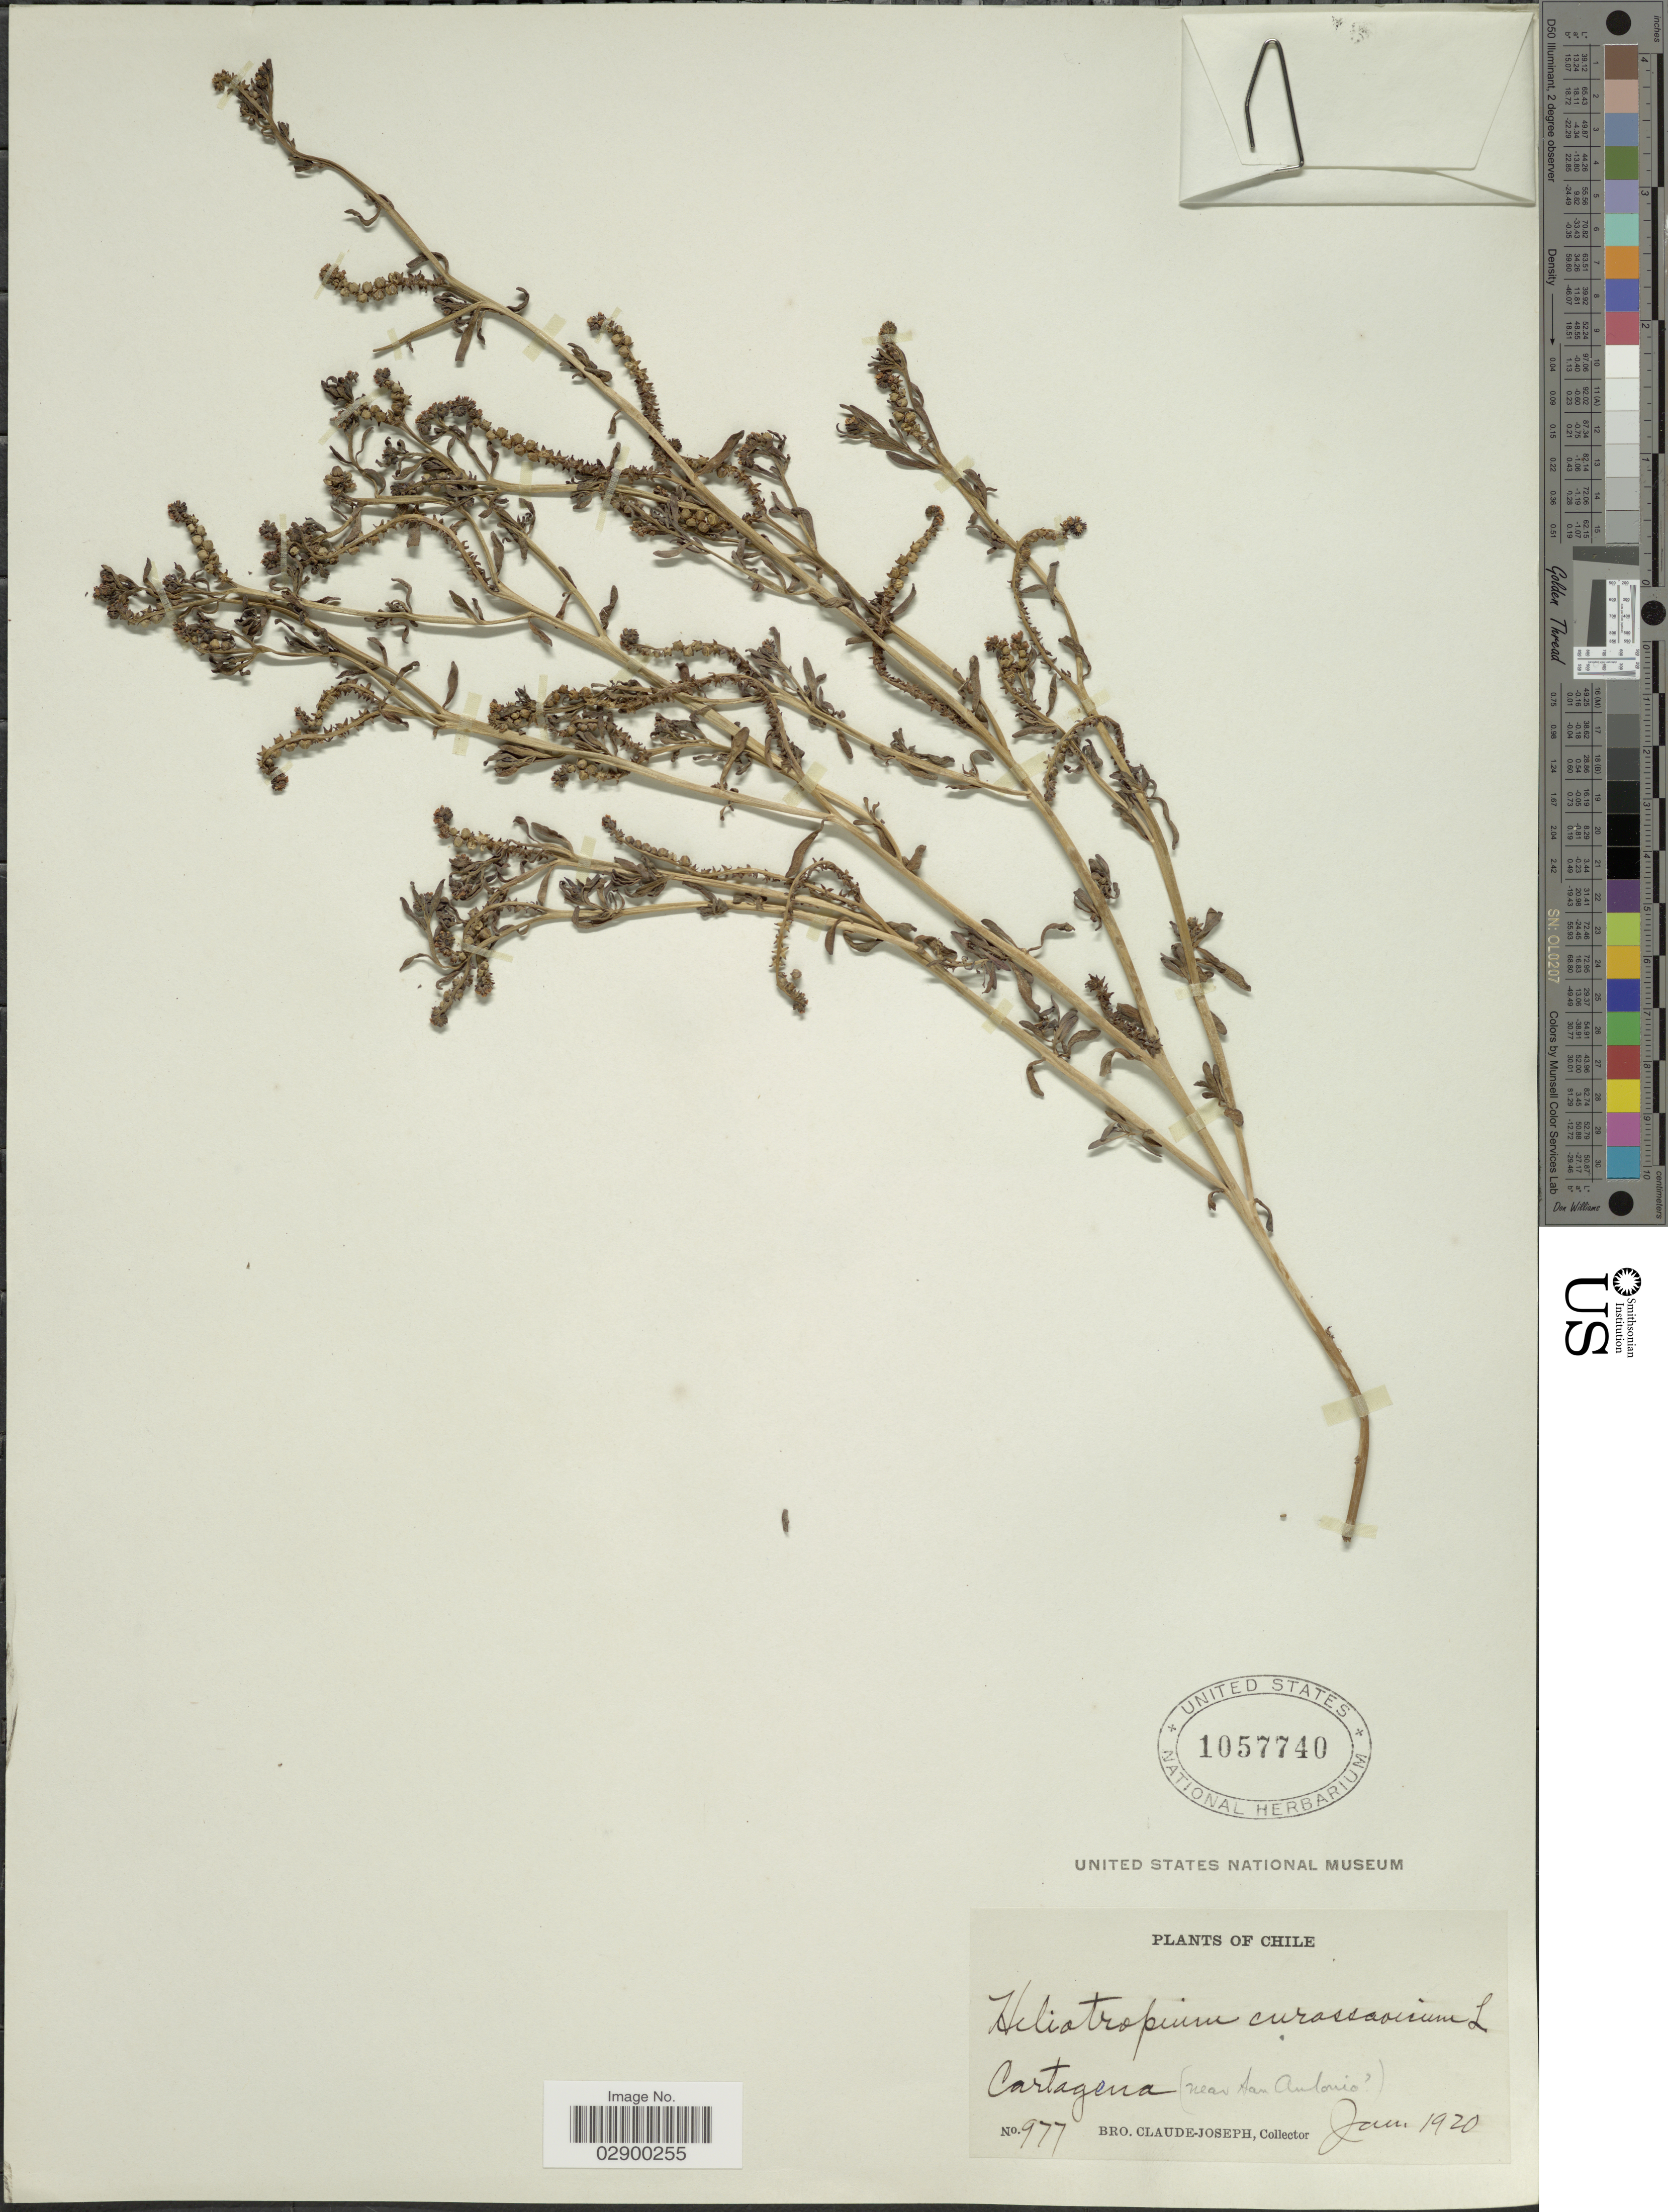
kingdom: Plantae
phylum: Tracheophyta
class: Magnoliopsida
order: Boraginales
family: Heliotropiaceae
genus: Heliotropium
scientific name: Heliotropium curassavicum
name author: L.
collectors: Bro. Claude-Joseph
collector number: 977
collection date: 1920-01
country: Chile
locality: Cartagena (near San Antonio).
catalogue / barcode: US 1057740